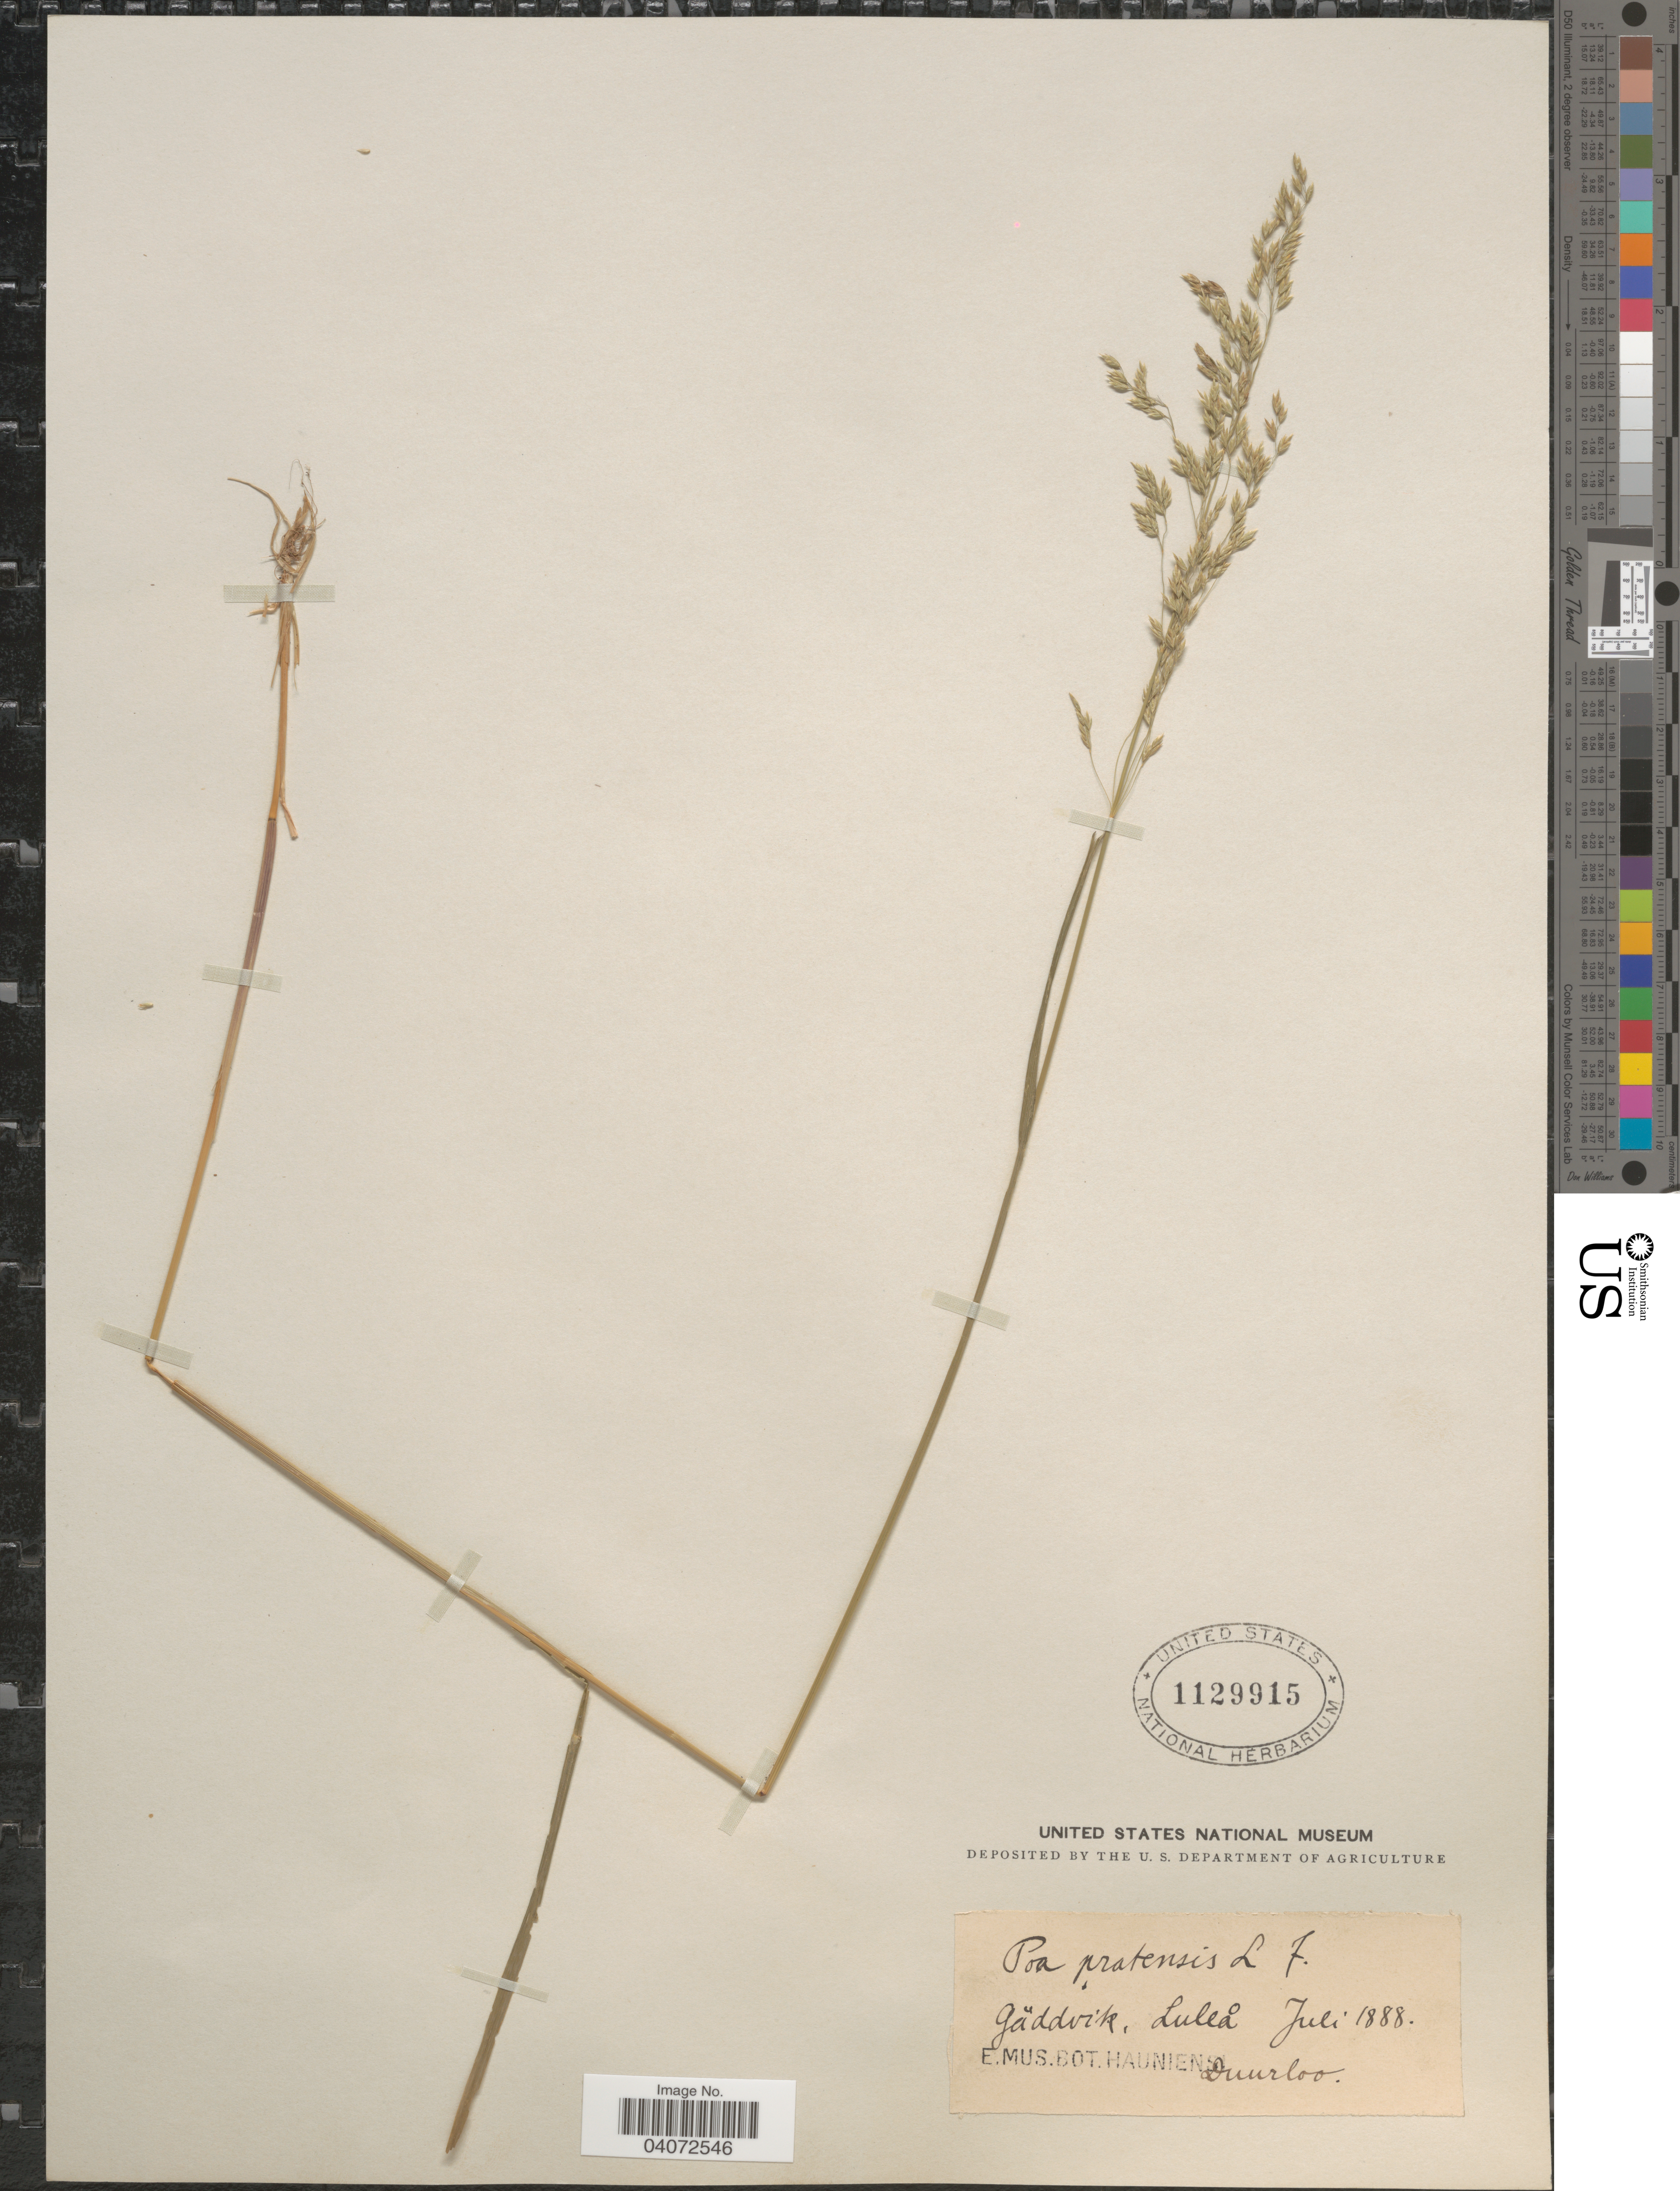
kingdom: Plantae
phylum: Tracheophyta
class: Liliopsida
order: Poales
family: Poaceae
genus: Poa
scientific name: Poa pratensis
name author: L.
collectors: ex Mus. Bot. Hauniense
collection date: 1888-07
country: Sweden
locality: Gaddvik, Luleå. Duurloo.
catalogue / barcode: US 1129915